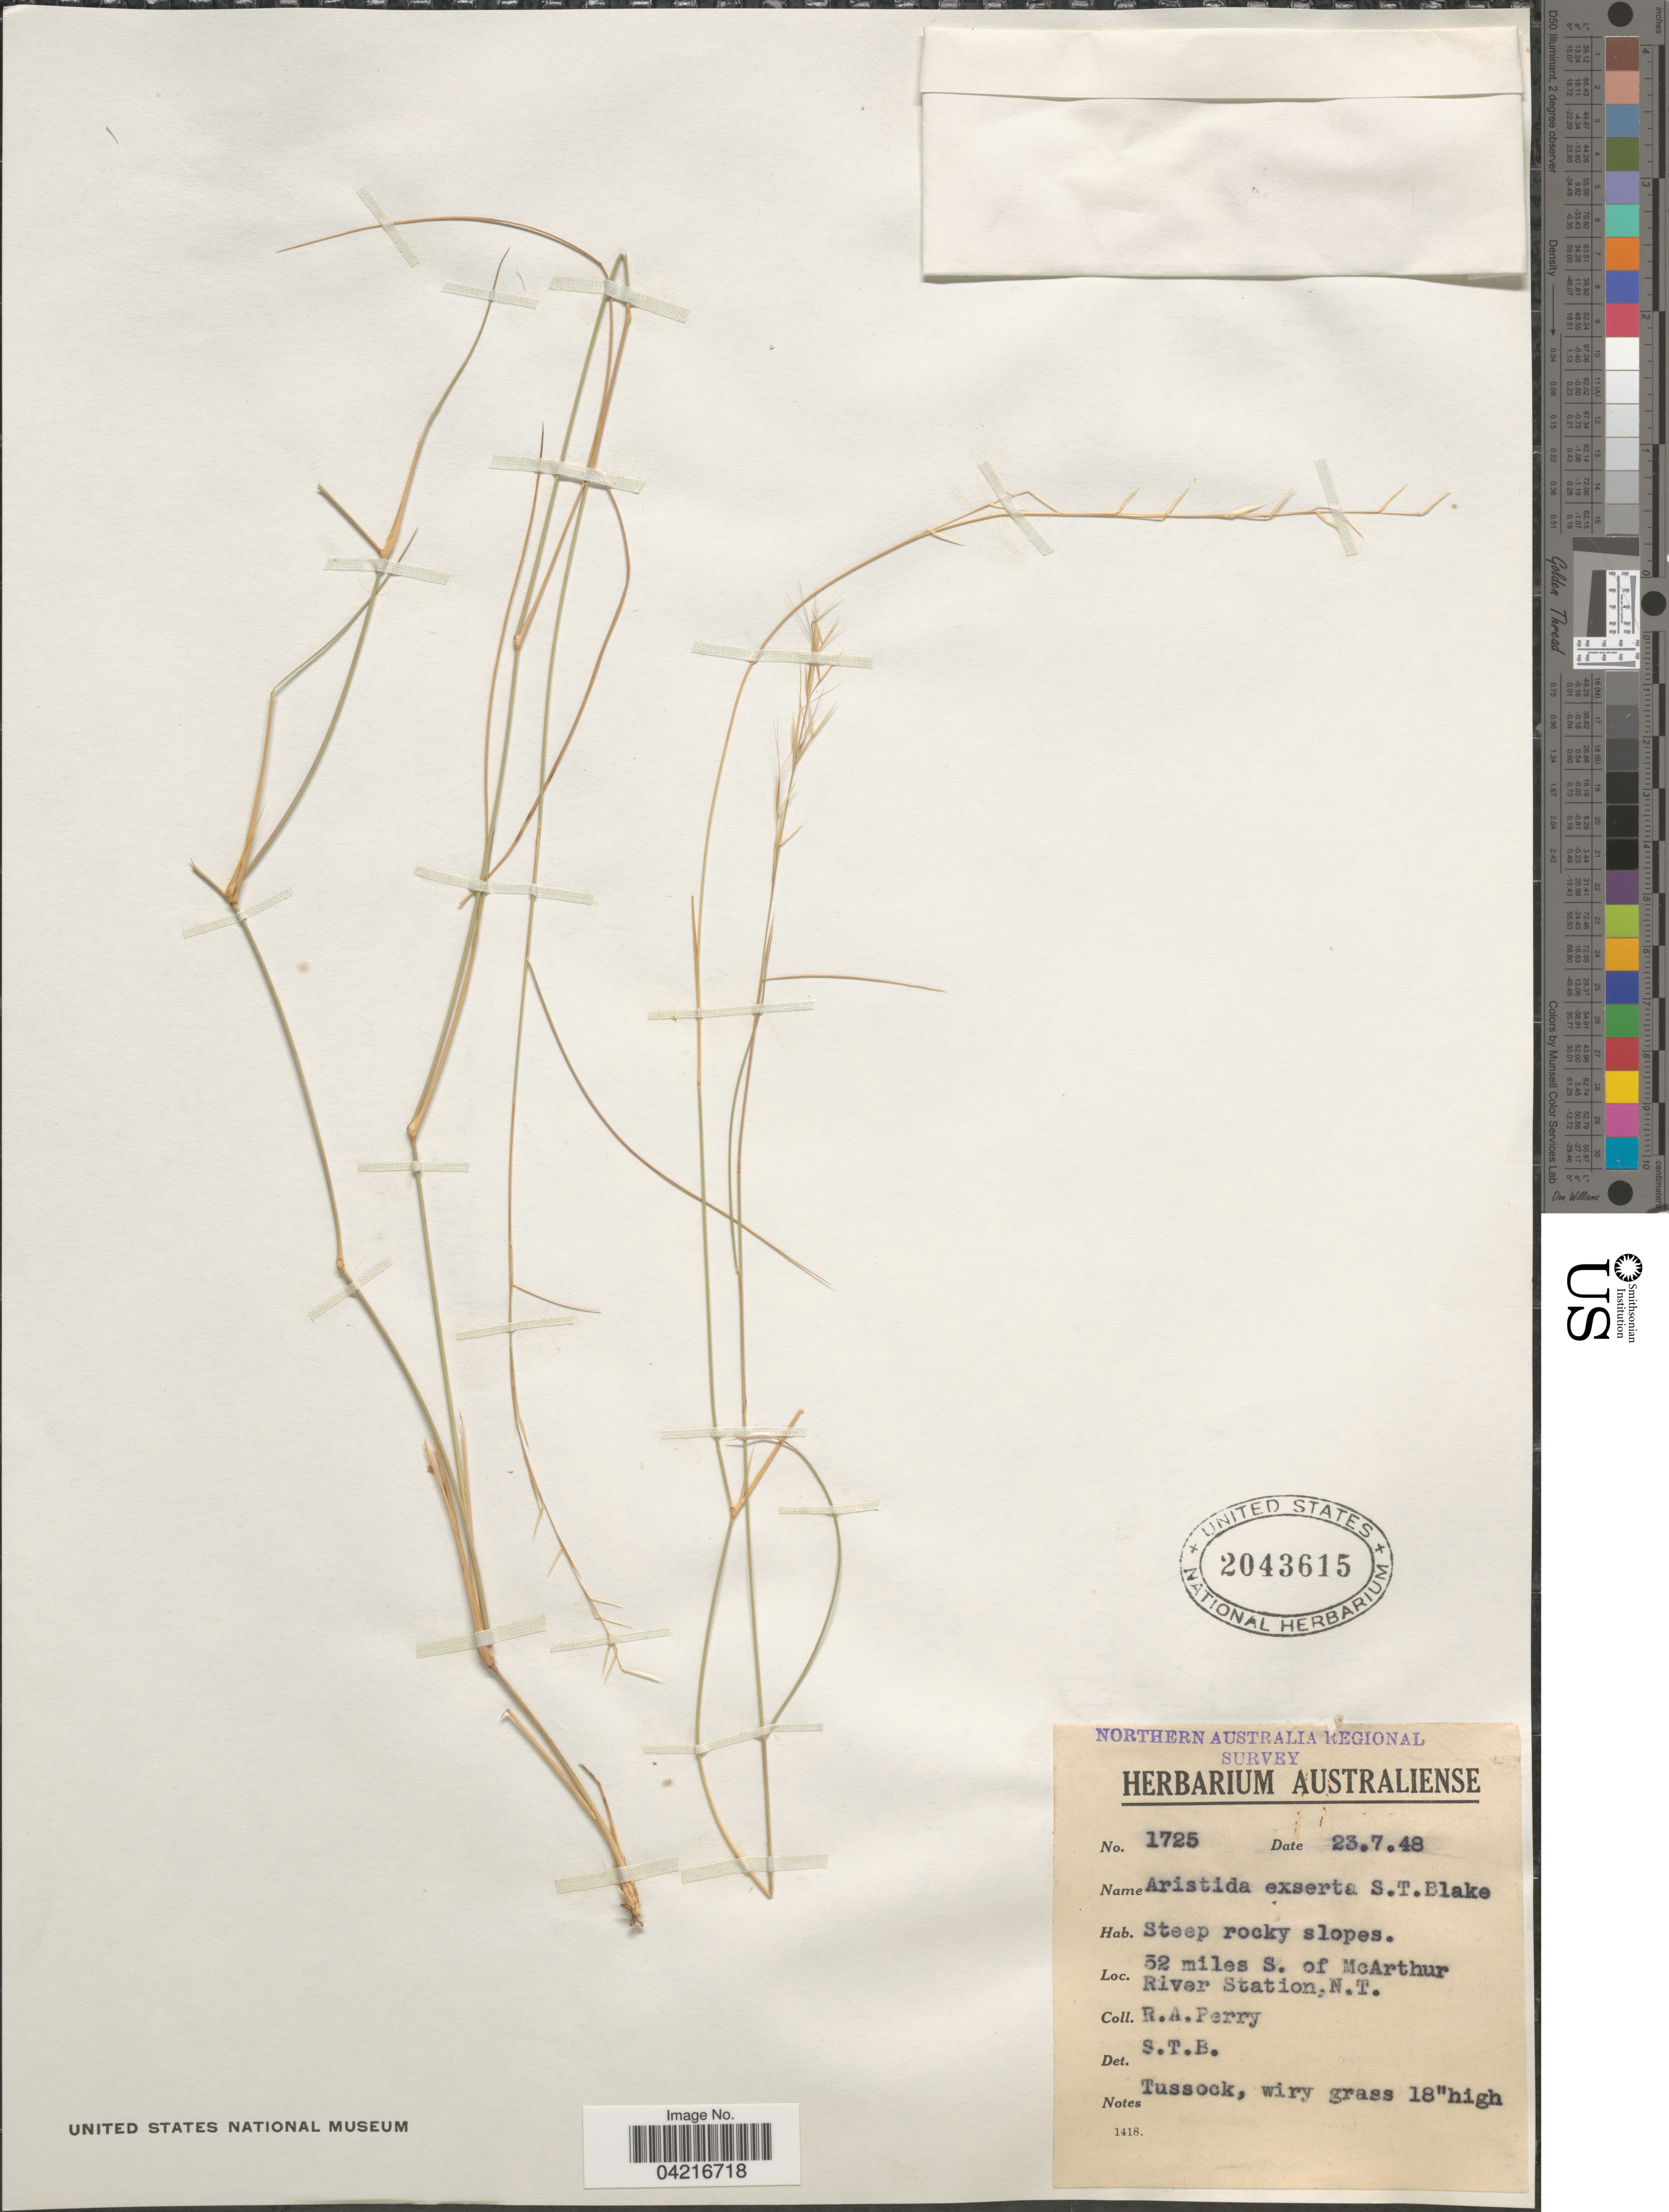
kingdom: Plantae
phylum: Tracheophyta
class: Liliopsida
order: Poales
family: Poaceae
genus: Aristida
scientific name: Aristida exserta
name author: S.T. Blake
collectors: Perry, R. A.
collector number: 1725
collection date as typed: Transcribed d/m/y: 23/7/48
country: Australia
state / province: Northern Territory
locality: Northern Australia Regional Survey. Steep rocky slopes. 52 miles S. of McArthur River Station, N.T.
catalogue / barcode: US 2043615